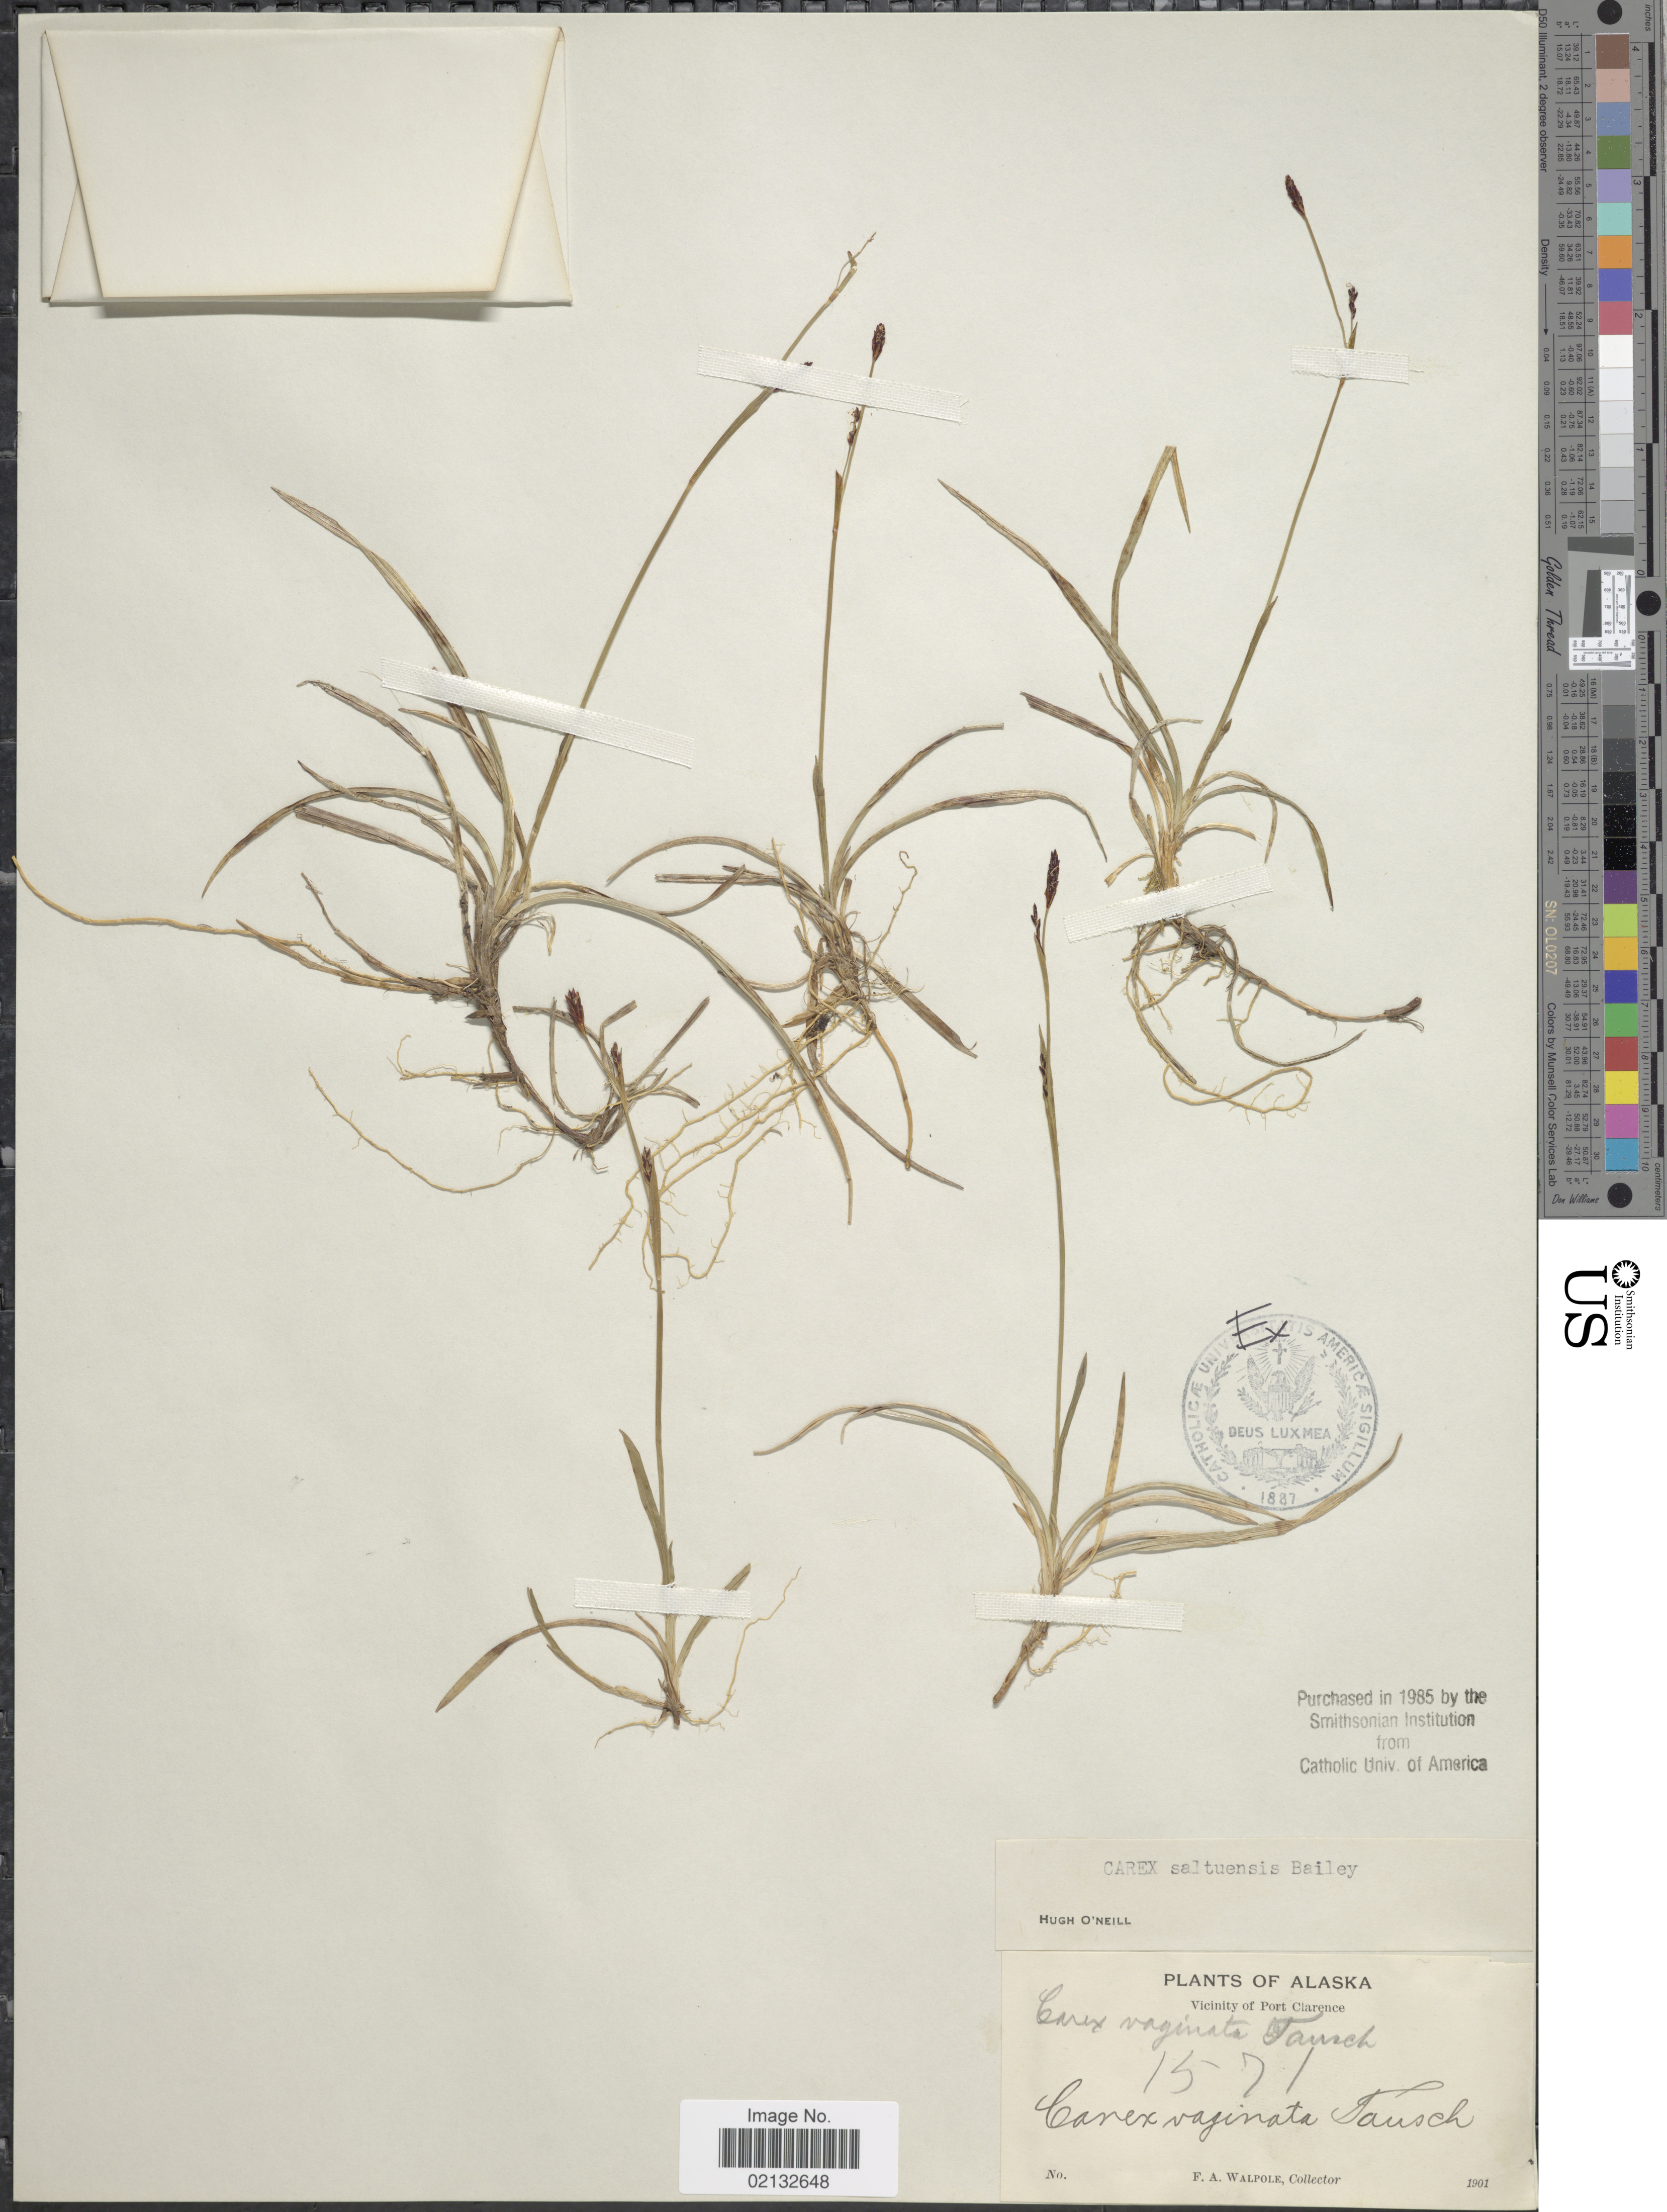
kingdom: Plantae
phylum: Tracheophyta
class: Liliopsida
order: Poales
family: Cyperaceae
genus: Carex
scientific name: Carex vaginata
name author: Tausch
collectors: F. Walpole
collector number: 1571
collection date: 1901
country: United States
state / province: Alaska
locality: Vicinity of Port Clarence.